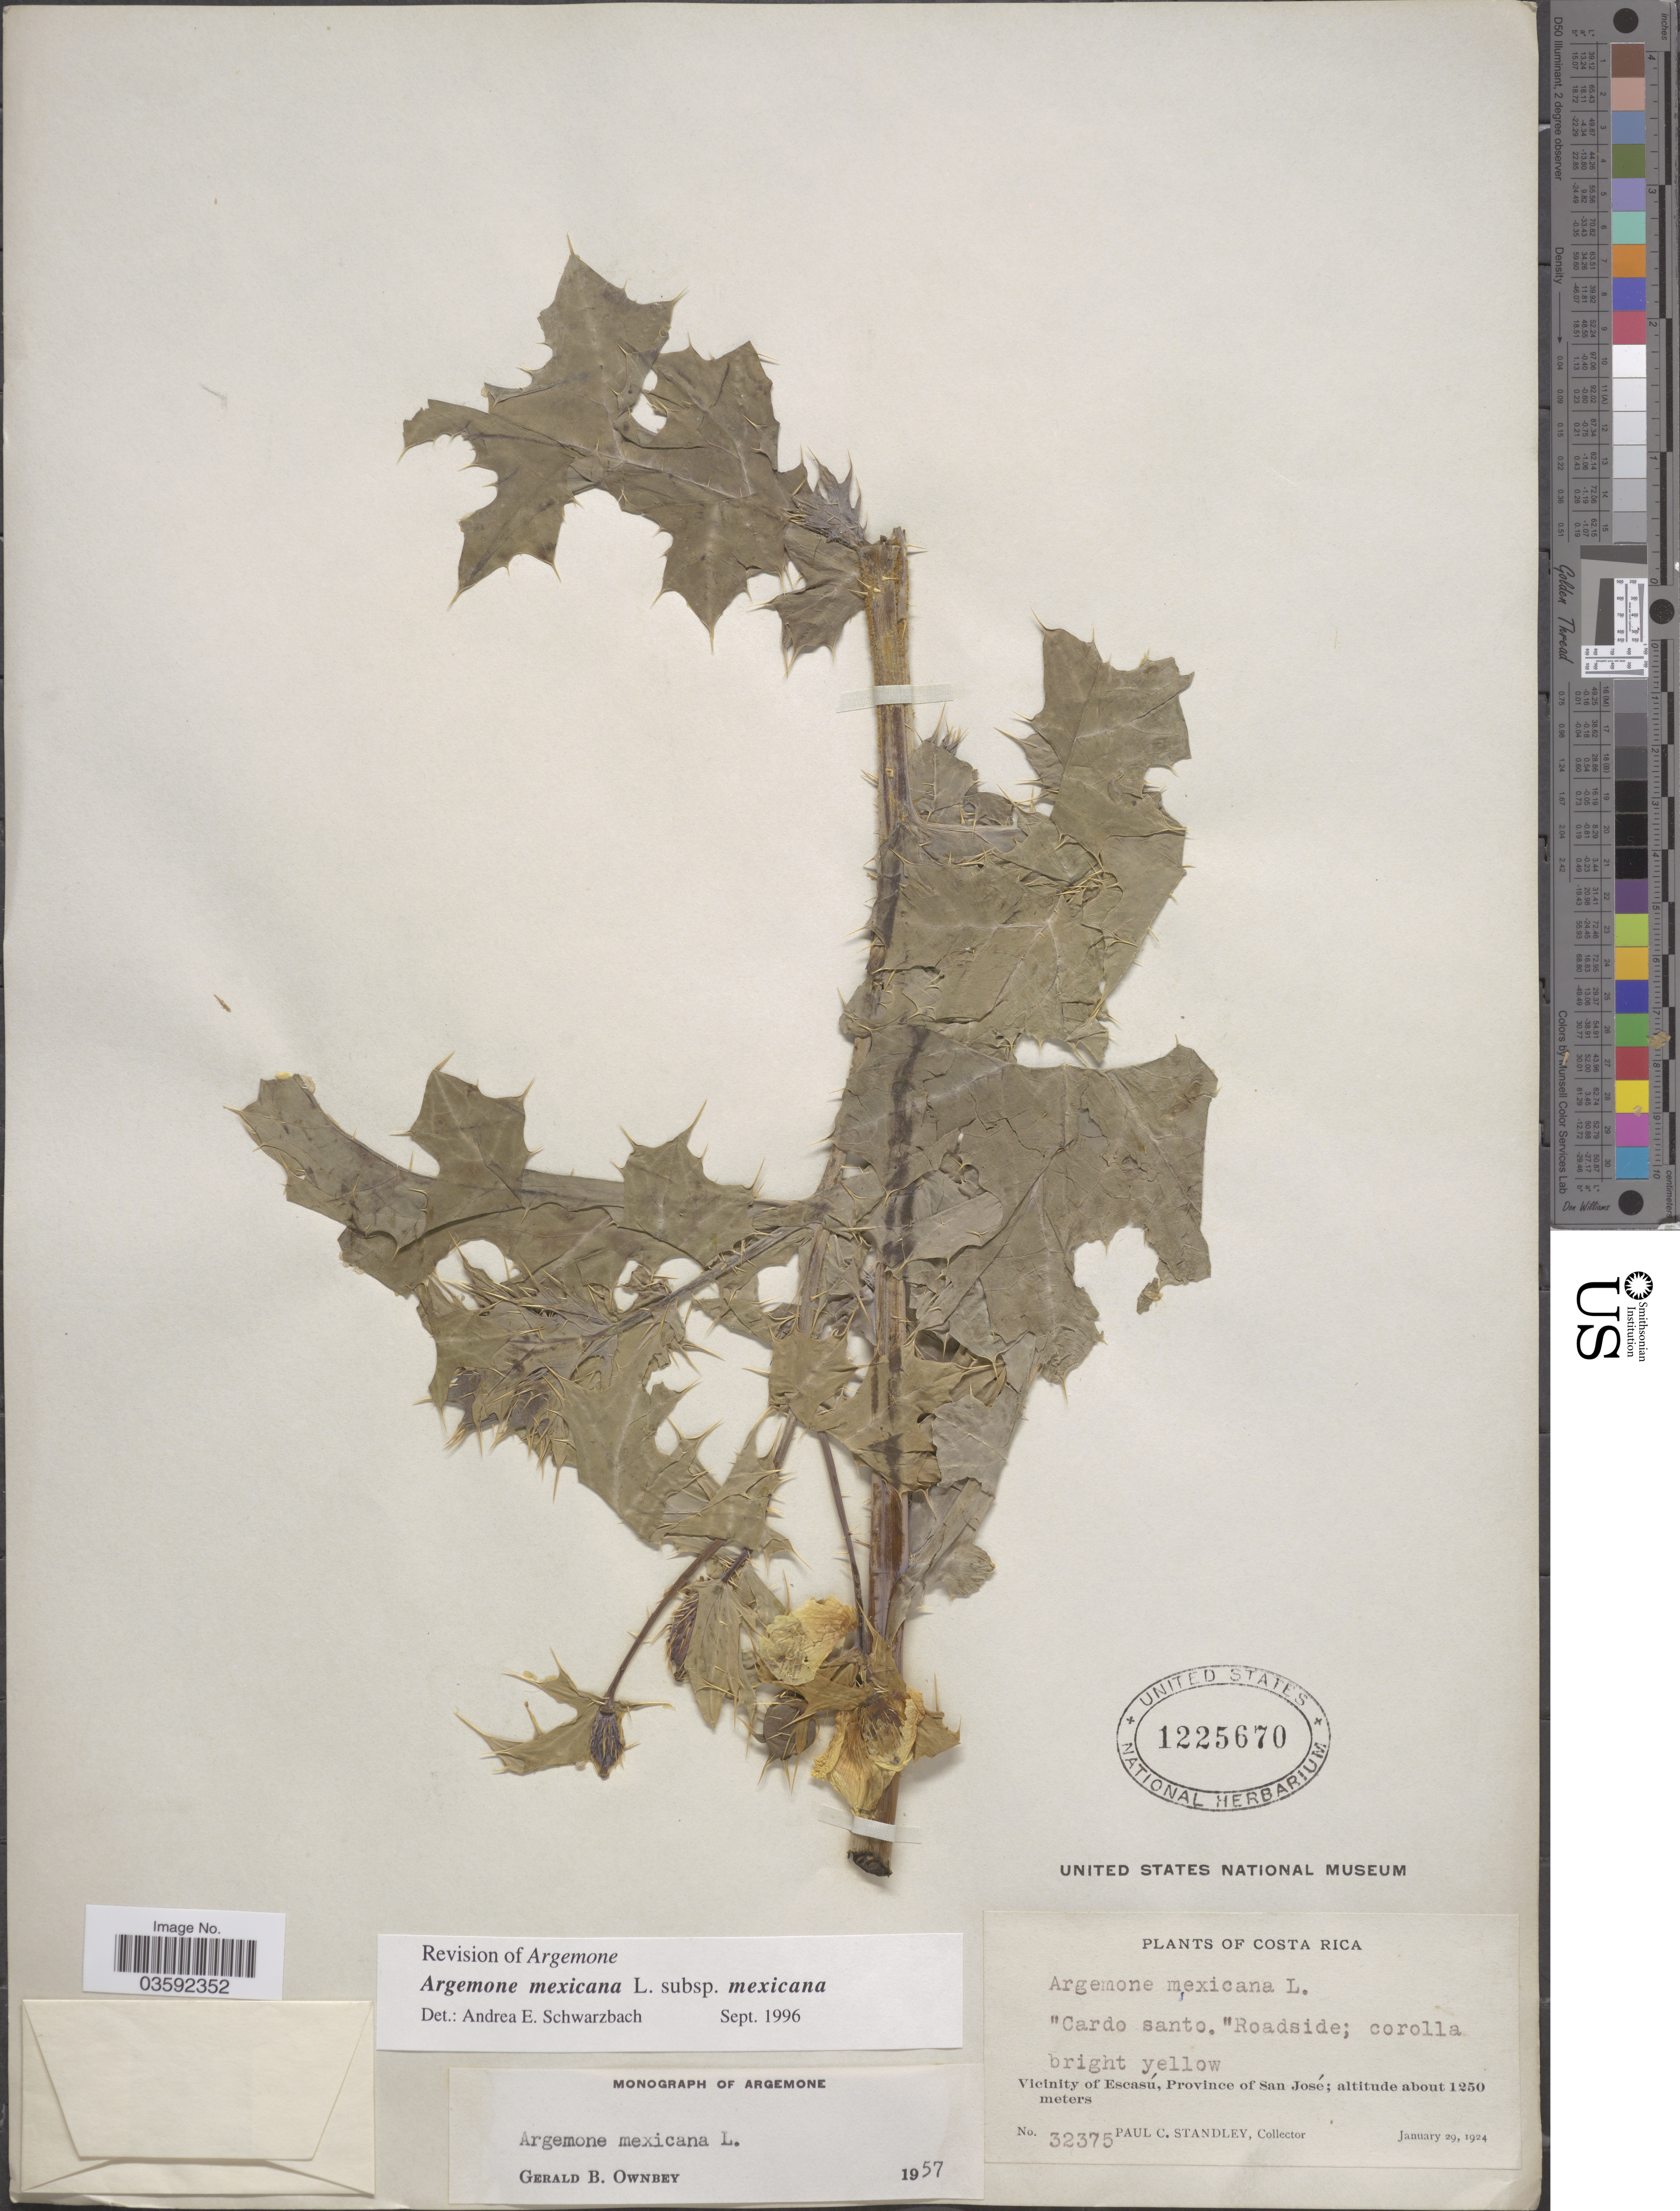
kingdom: Plantae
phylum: Tracheophyta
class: Magnoliopsida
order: Ranunculales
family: Papaveraceae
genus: Argemone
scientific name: Argemone mexicana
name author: L.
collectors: P. C. Standley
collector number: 32375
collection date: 1924-01-29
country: Costa Rica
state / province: San José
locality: Vicinity of Escasú.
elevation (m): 1250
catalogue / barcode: US 1225670